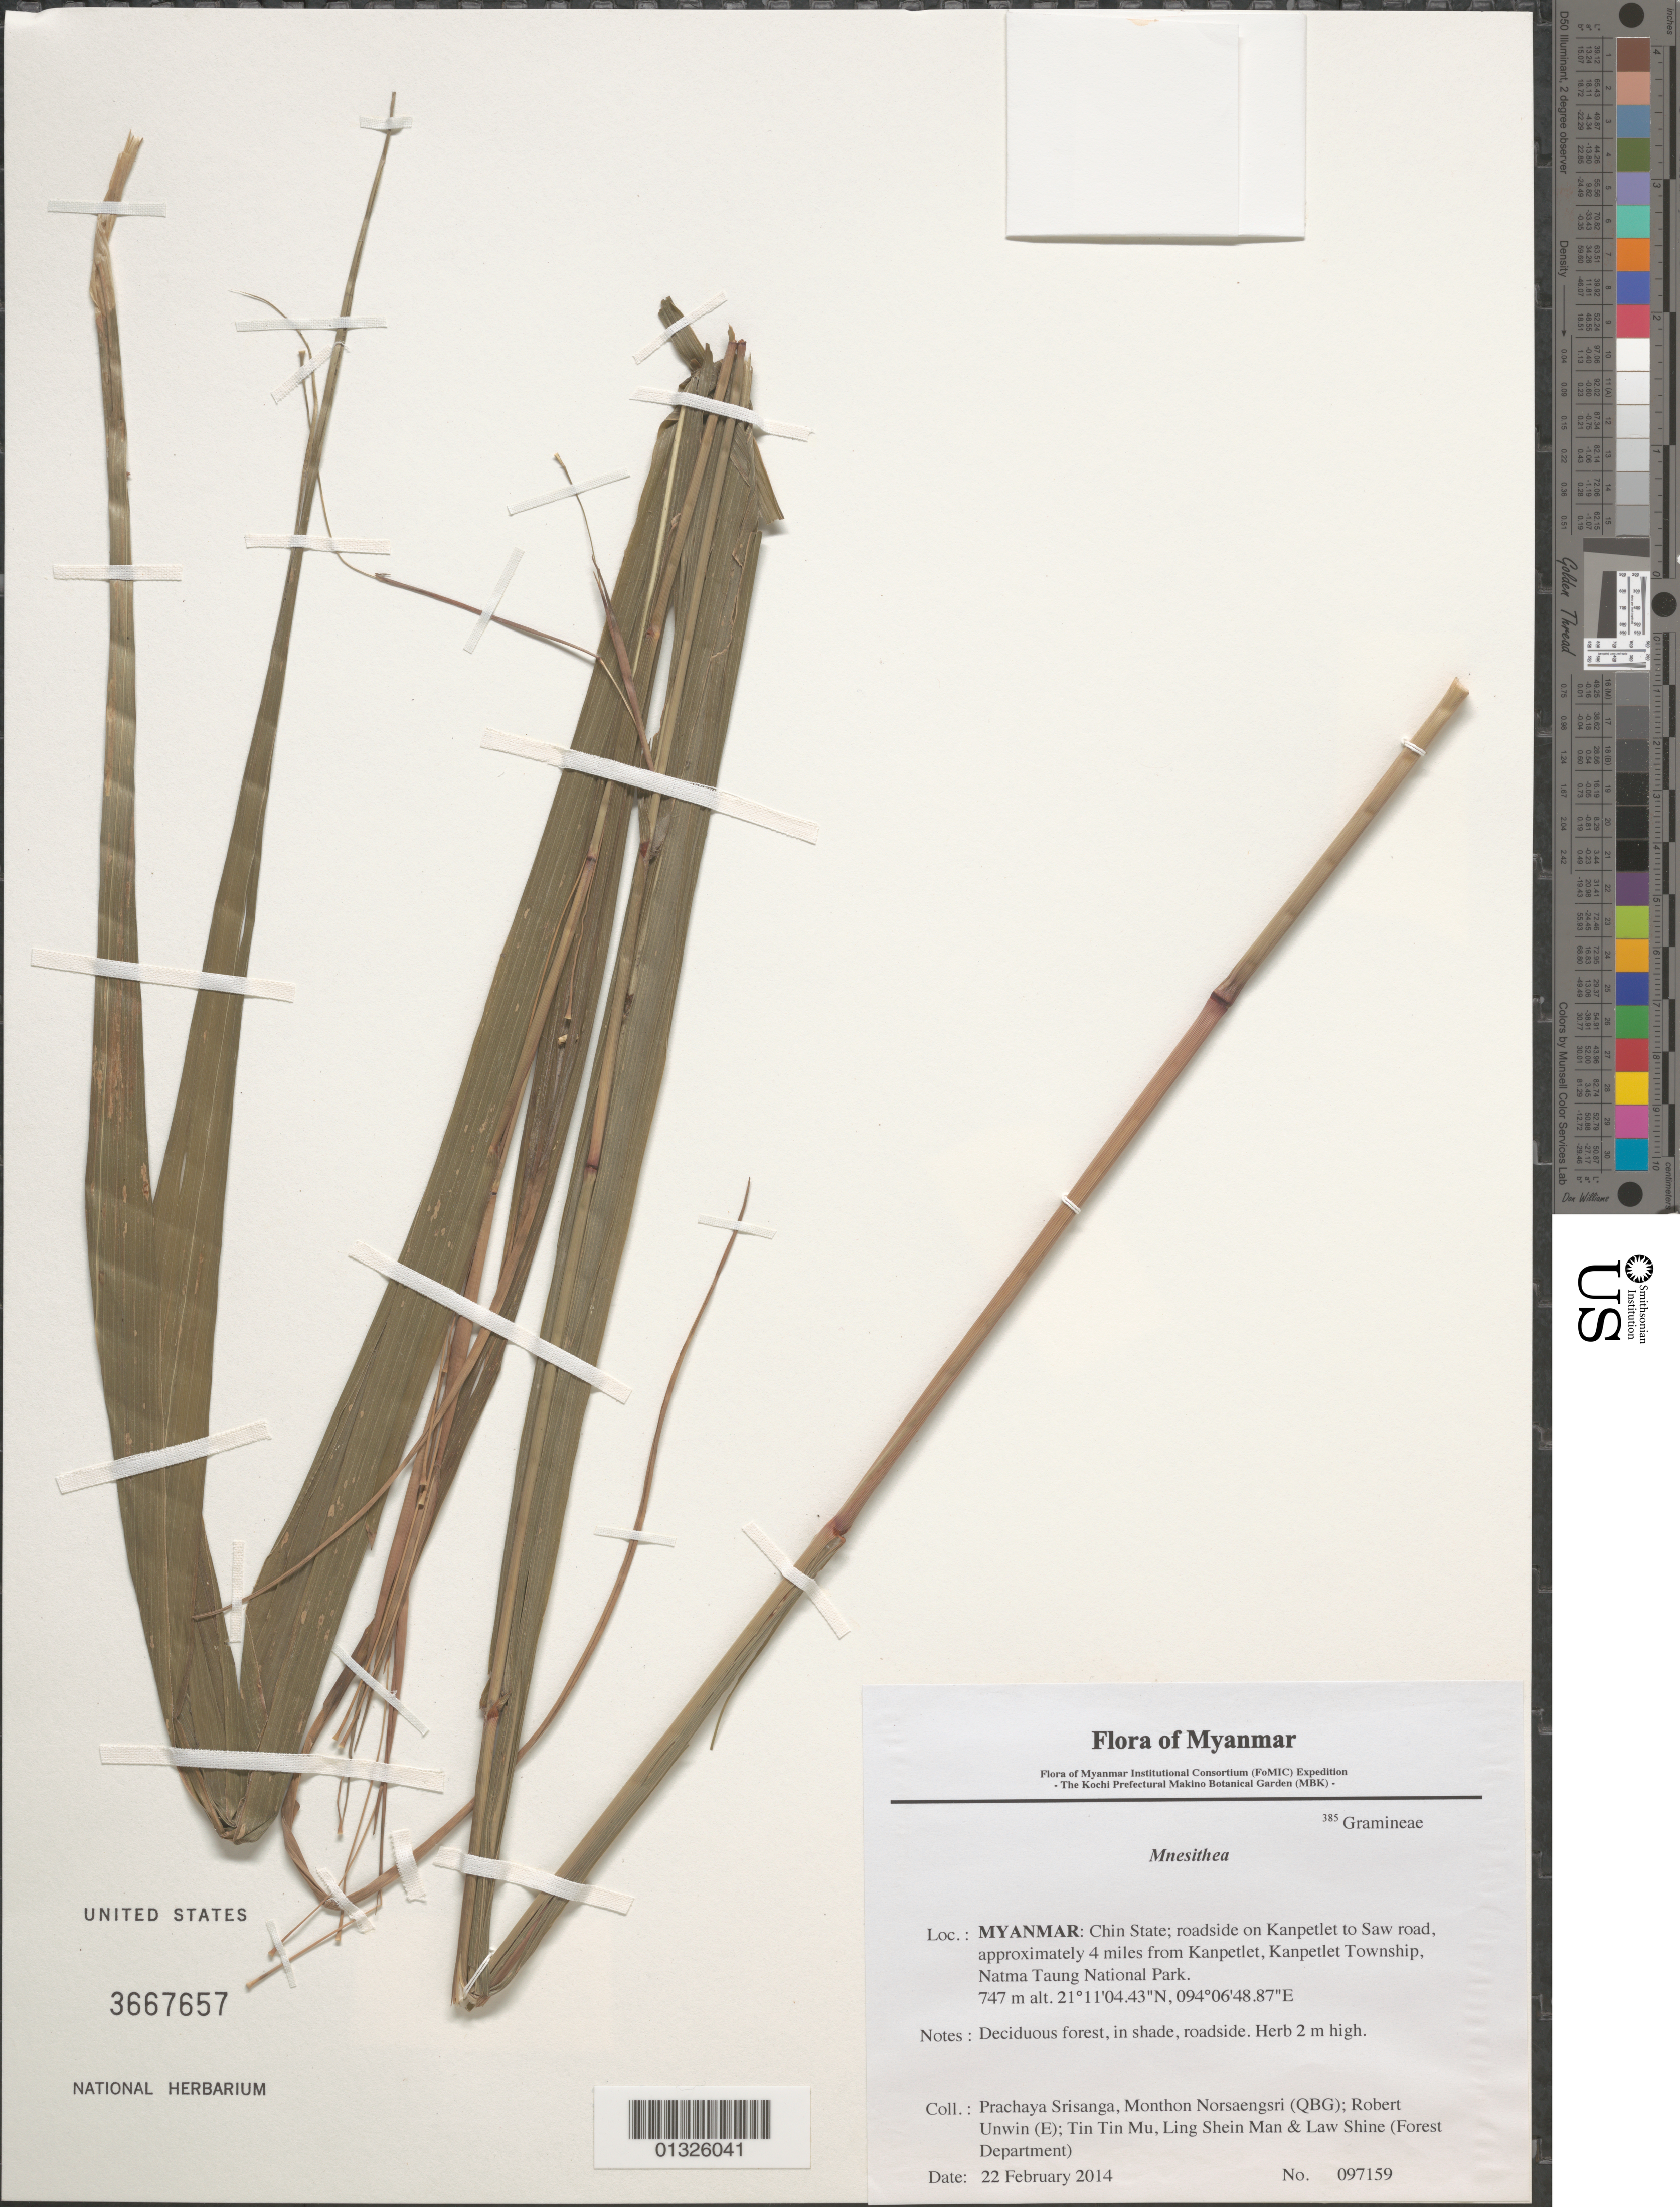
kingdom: Plantae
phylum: Tracheophyta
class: Liliopsida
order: Poales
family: Poaceae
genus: Mnesithea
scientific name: Mnesithea sp.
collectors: P. Srisanga, M. Norsaengsri, R. Unwin, Tin Tin Mu, Ling Shein Man & L. Shine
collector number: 97159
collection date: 2014-02-22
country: Myanmar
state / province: Chin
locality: Roadside on Kanpetlet to Saw road, approximately 4 miles from Kanpetlet, Kanpetlet Township, Natma Taung National Park.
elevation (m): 747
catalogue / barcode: US 3667657